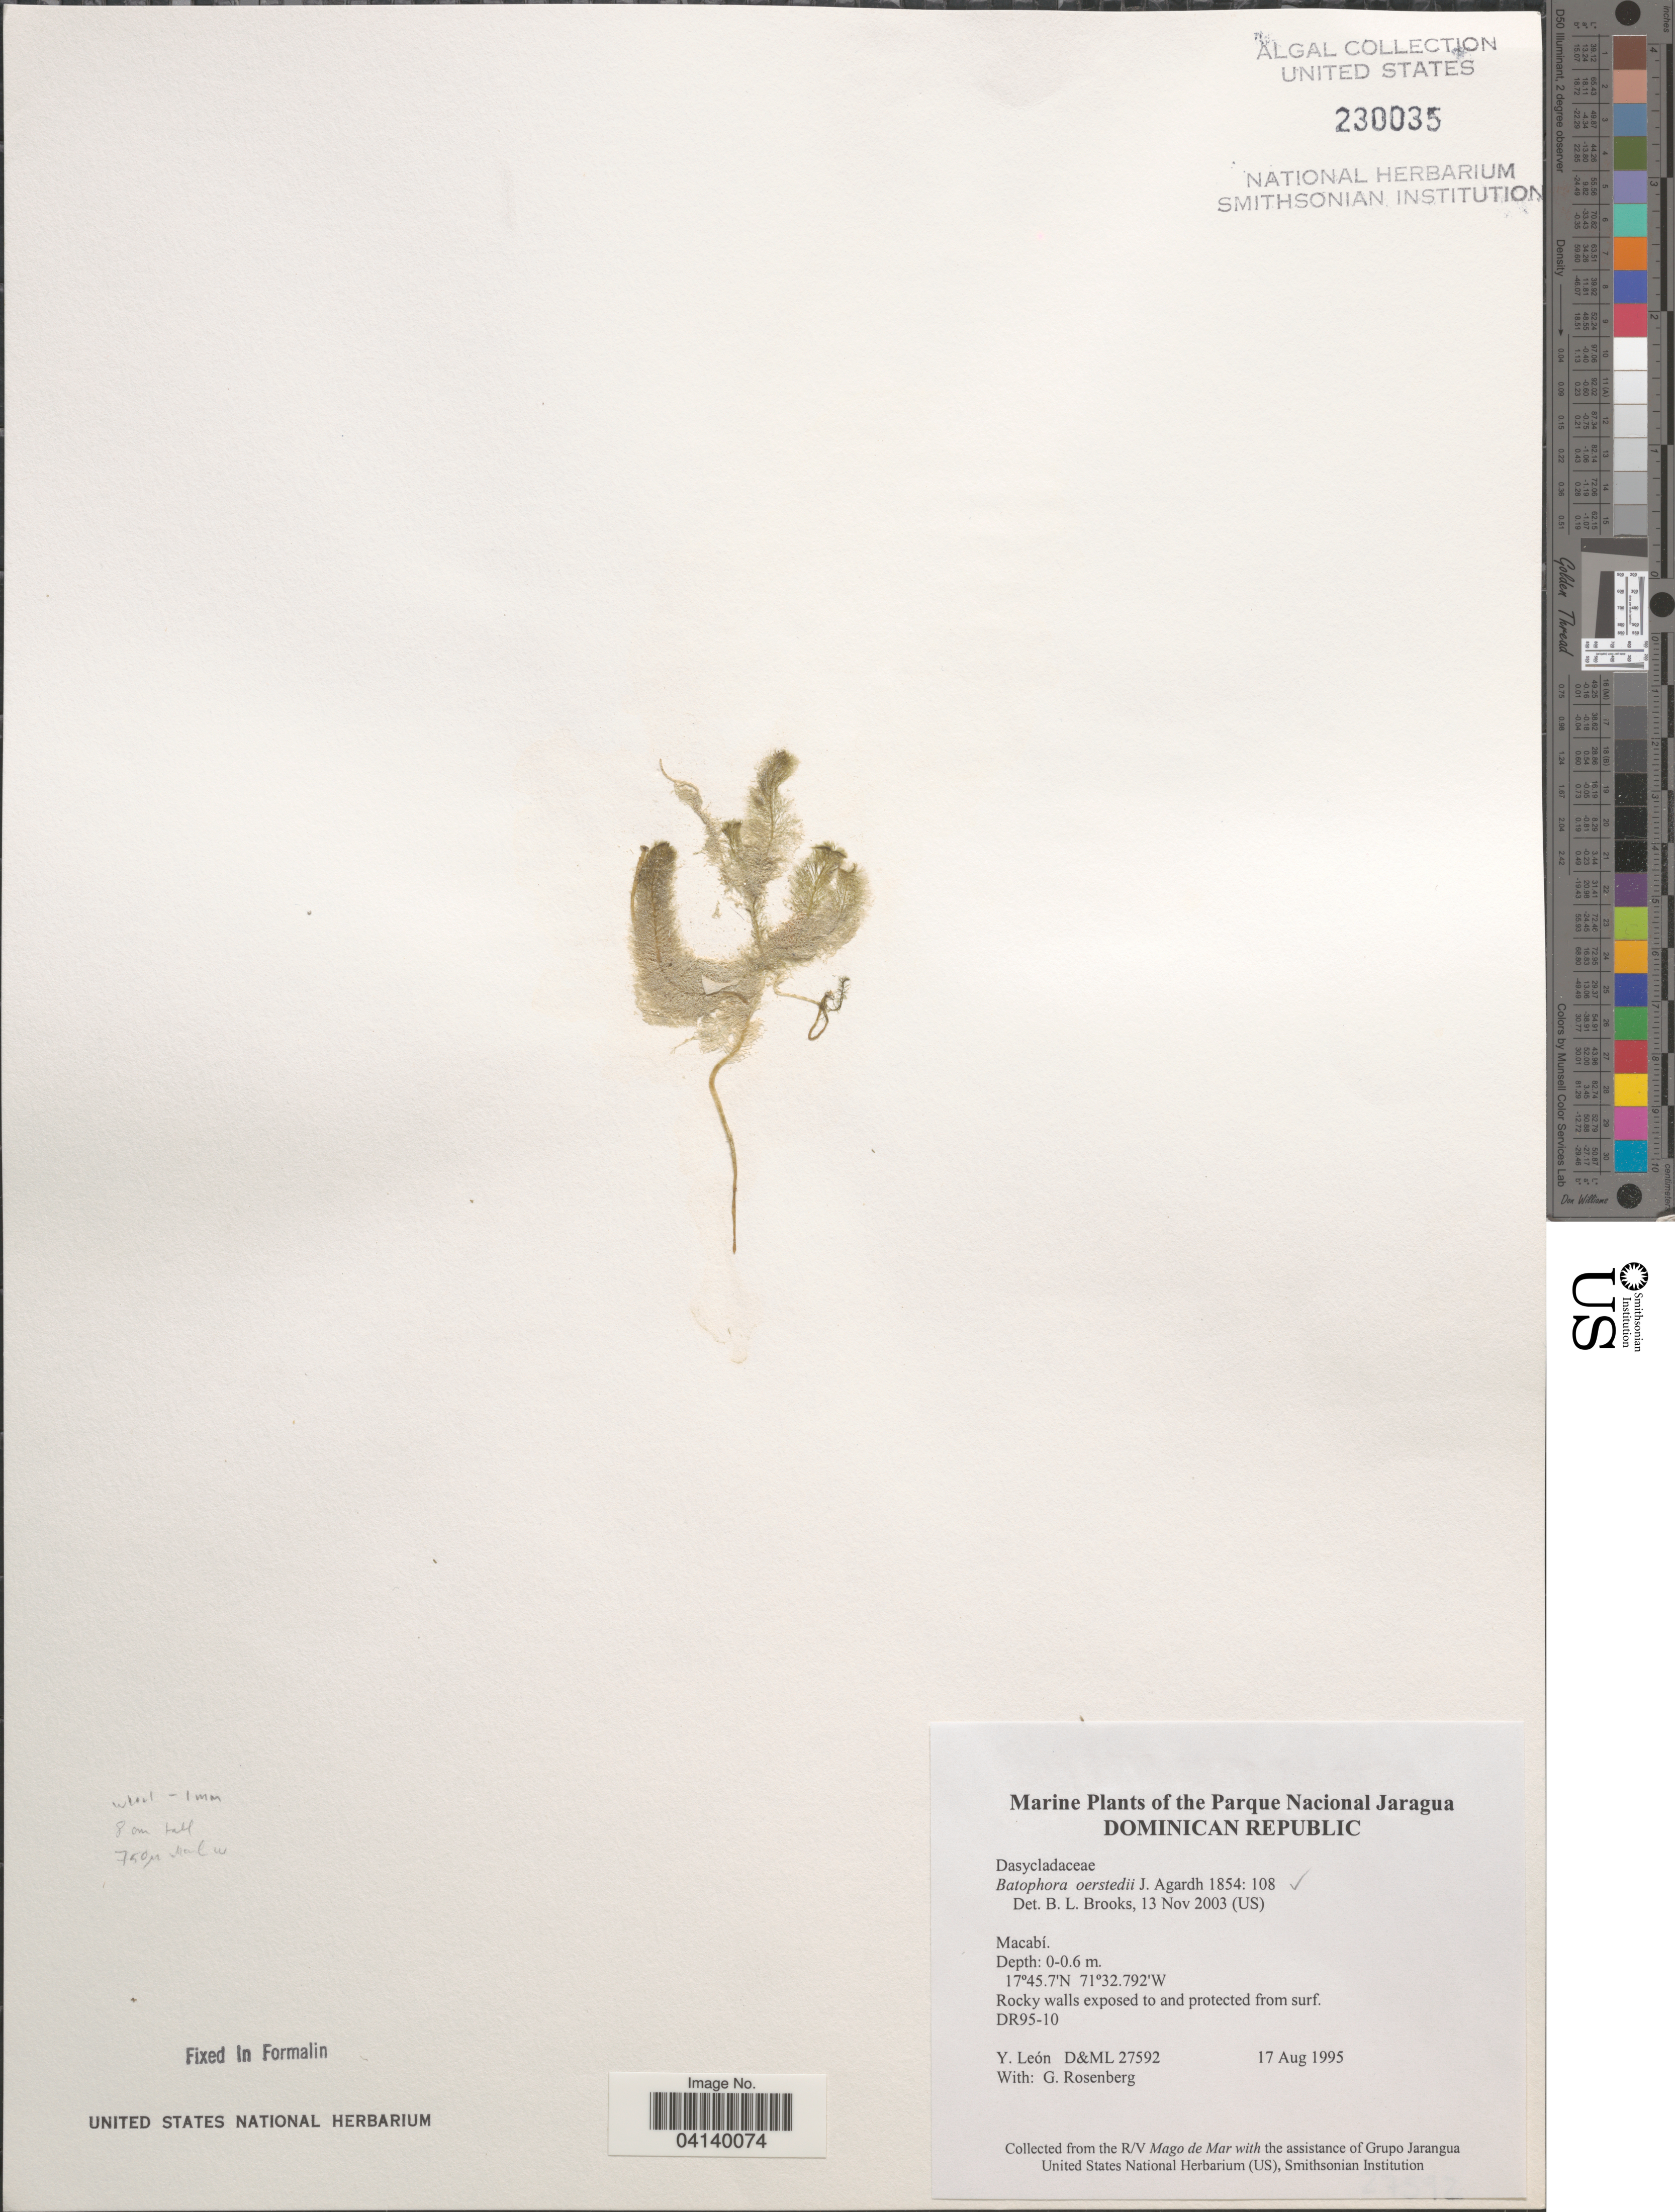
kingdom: Plantae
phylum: Chlorophyta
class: Ulvophyceae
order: Dasycladales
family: Dasycladaceae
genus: Batophora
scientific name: Batophora oerstedii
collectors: Y. León & G. Rosenberg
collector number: D&ML27592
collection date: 1995-08-17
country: Dominican Republic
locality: Parque Nacional Jaragua. Macabí.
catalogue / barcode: US 230035